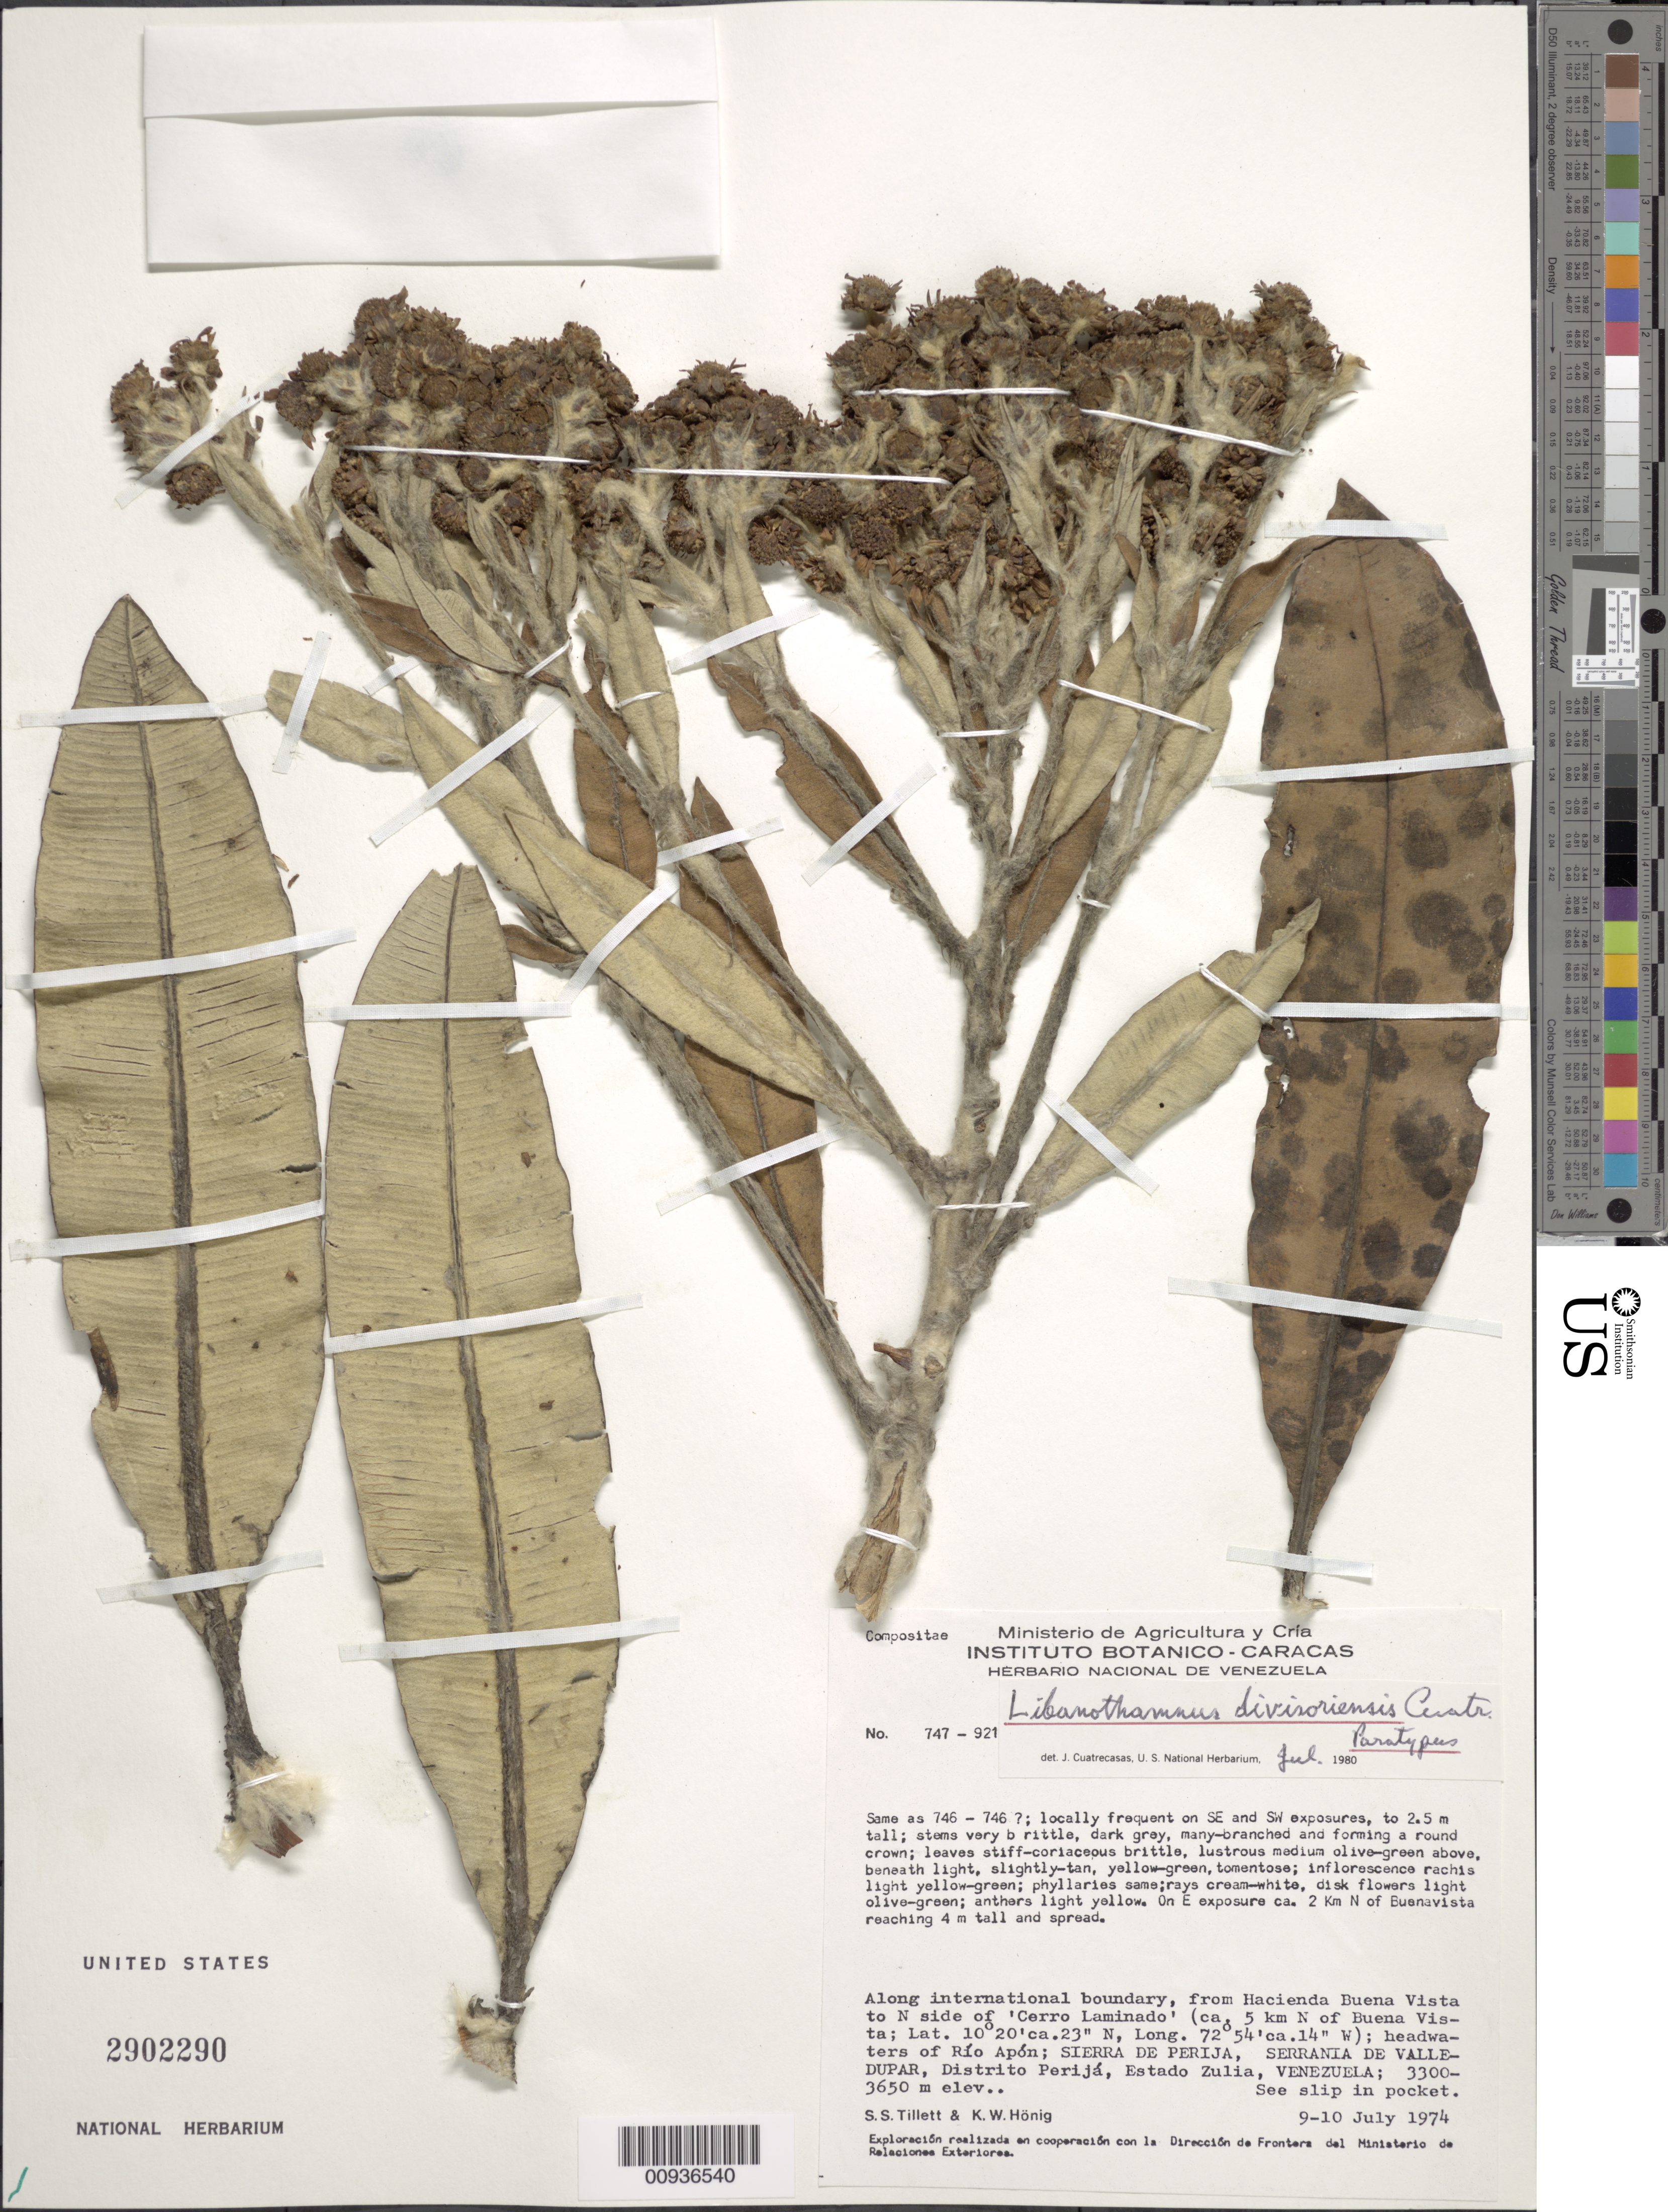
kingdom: Plantae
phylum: Tracheophyta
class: Magnoliopsida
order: Asterales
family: Asteraceae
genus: Libanothamnus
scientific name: Libanothamnus divisoriensis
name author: Cuatrec.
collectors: S. S. Tillett & K. Hönig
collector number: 747-921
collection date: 1974-07-09/1974-07-10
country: Venezuela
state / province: Zulia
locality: From Hacienda Buena Vista to N side of Cerro Laminado (ca 5 km N of Buena Vista), headwaters of Rio Apon, Sierra de Perija, Serrania de Valle-Dupar, Distrito Perija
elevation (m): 3300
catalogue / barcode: US 2902290